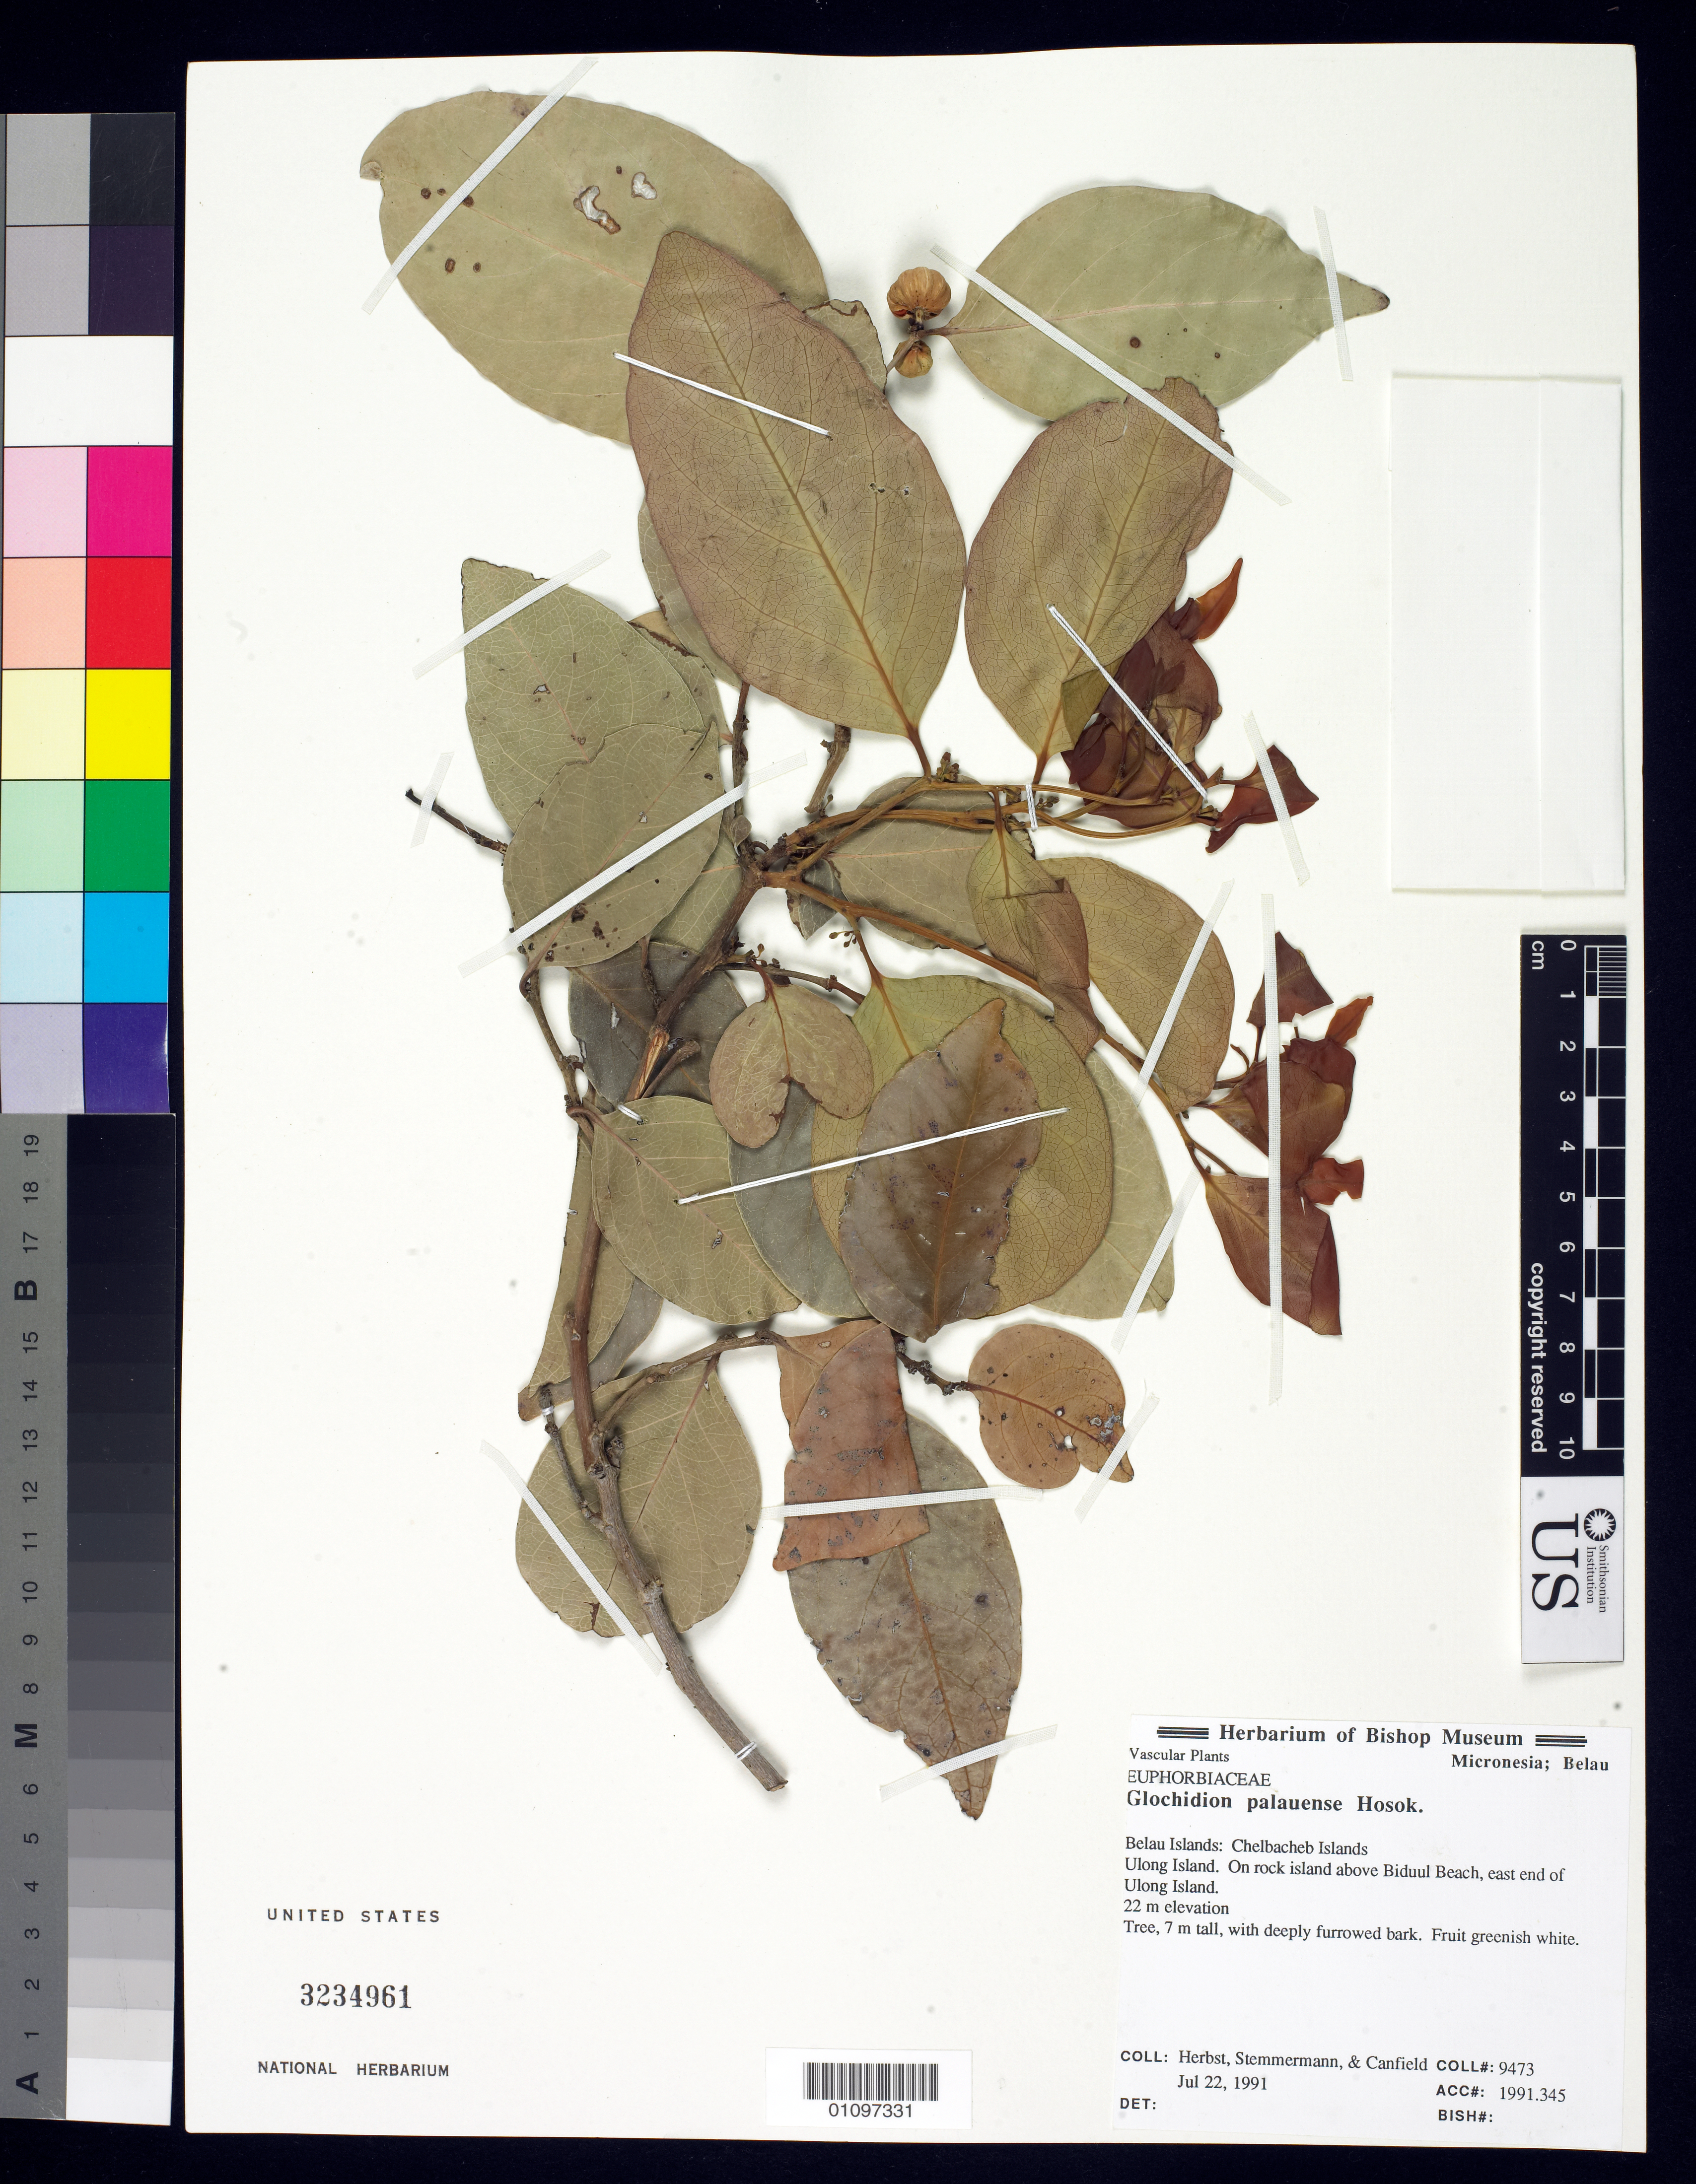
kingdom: Plantae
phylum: Tracheophyta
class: Magnoliopsida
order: Malpighiales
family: Phyllanthaceae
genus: Phyllanthus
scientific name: Phyllanthus otobedii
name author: W.L. Wagner & Lorence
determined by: Wagner, W. L., (BOT), Smithsonian Institution - National Museum of Natural History (UNITED STATES)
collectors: D. R. Herbst, -. Stemmermann & -. Canfield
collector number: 9473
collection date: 1991-07-22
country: Palau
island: Ulong [Aulong]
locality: On rock island above Biduul Beach, east end of Ulong Island.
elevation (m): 22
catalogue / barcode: US 3234961